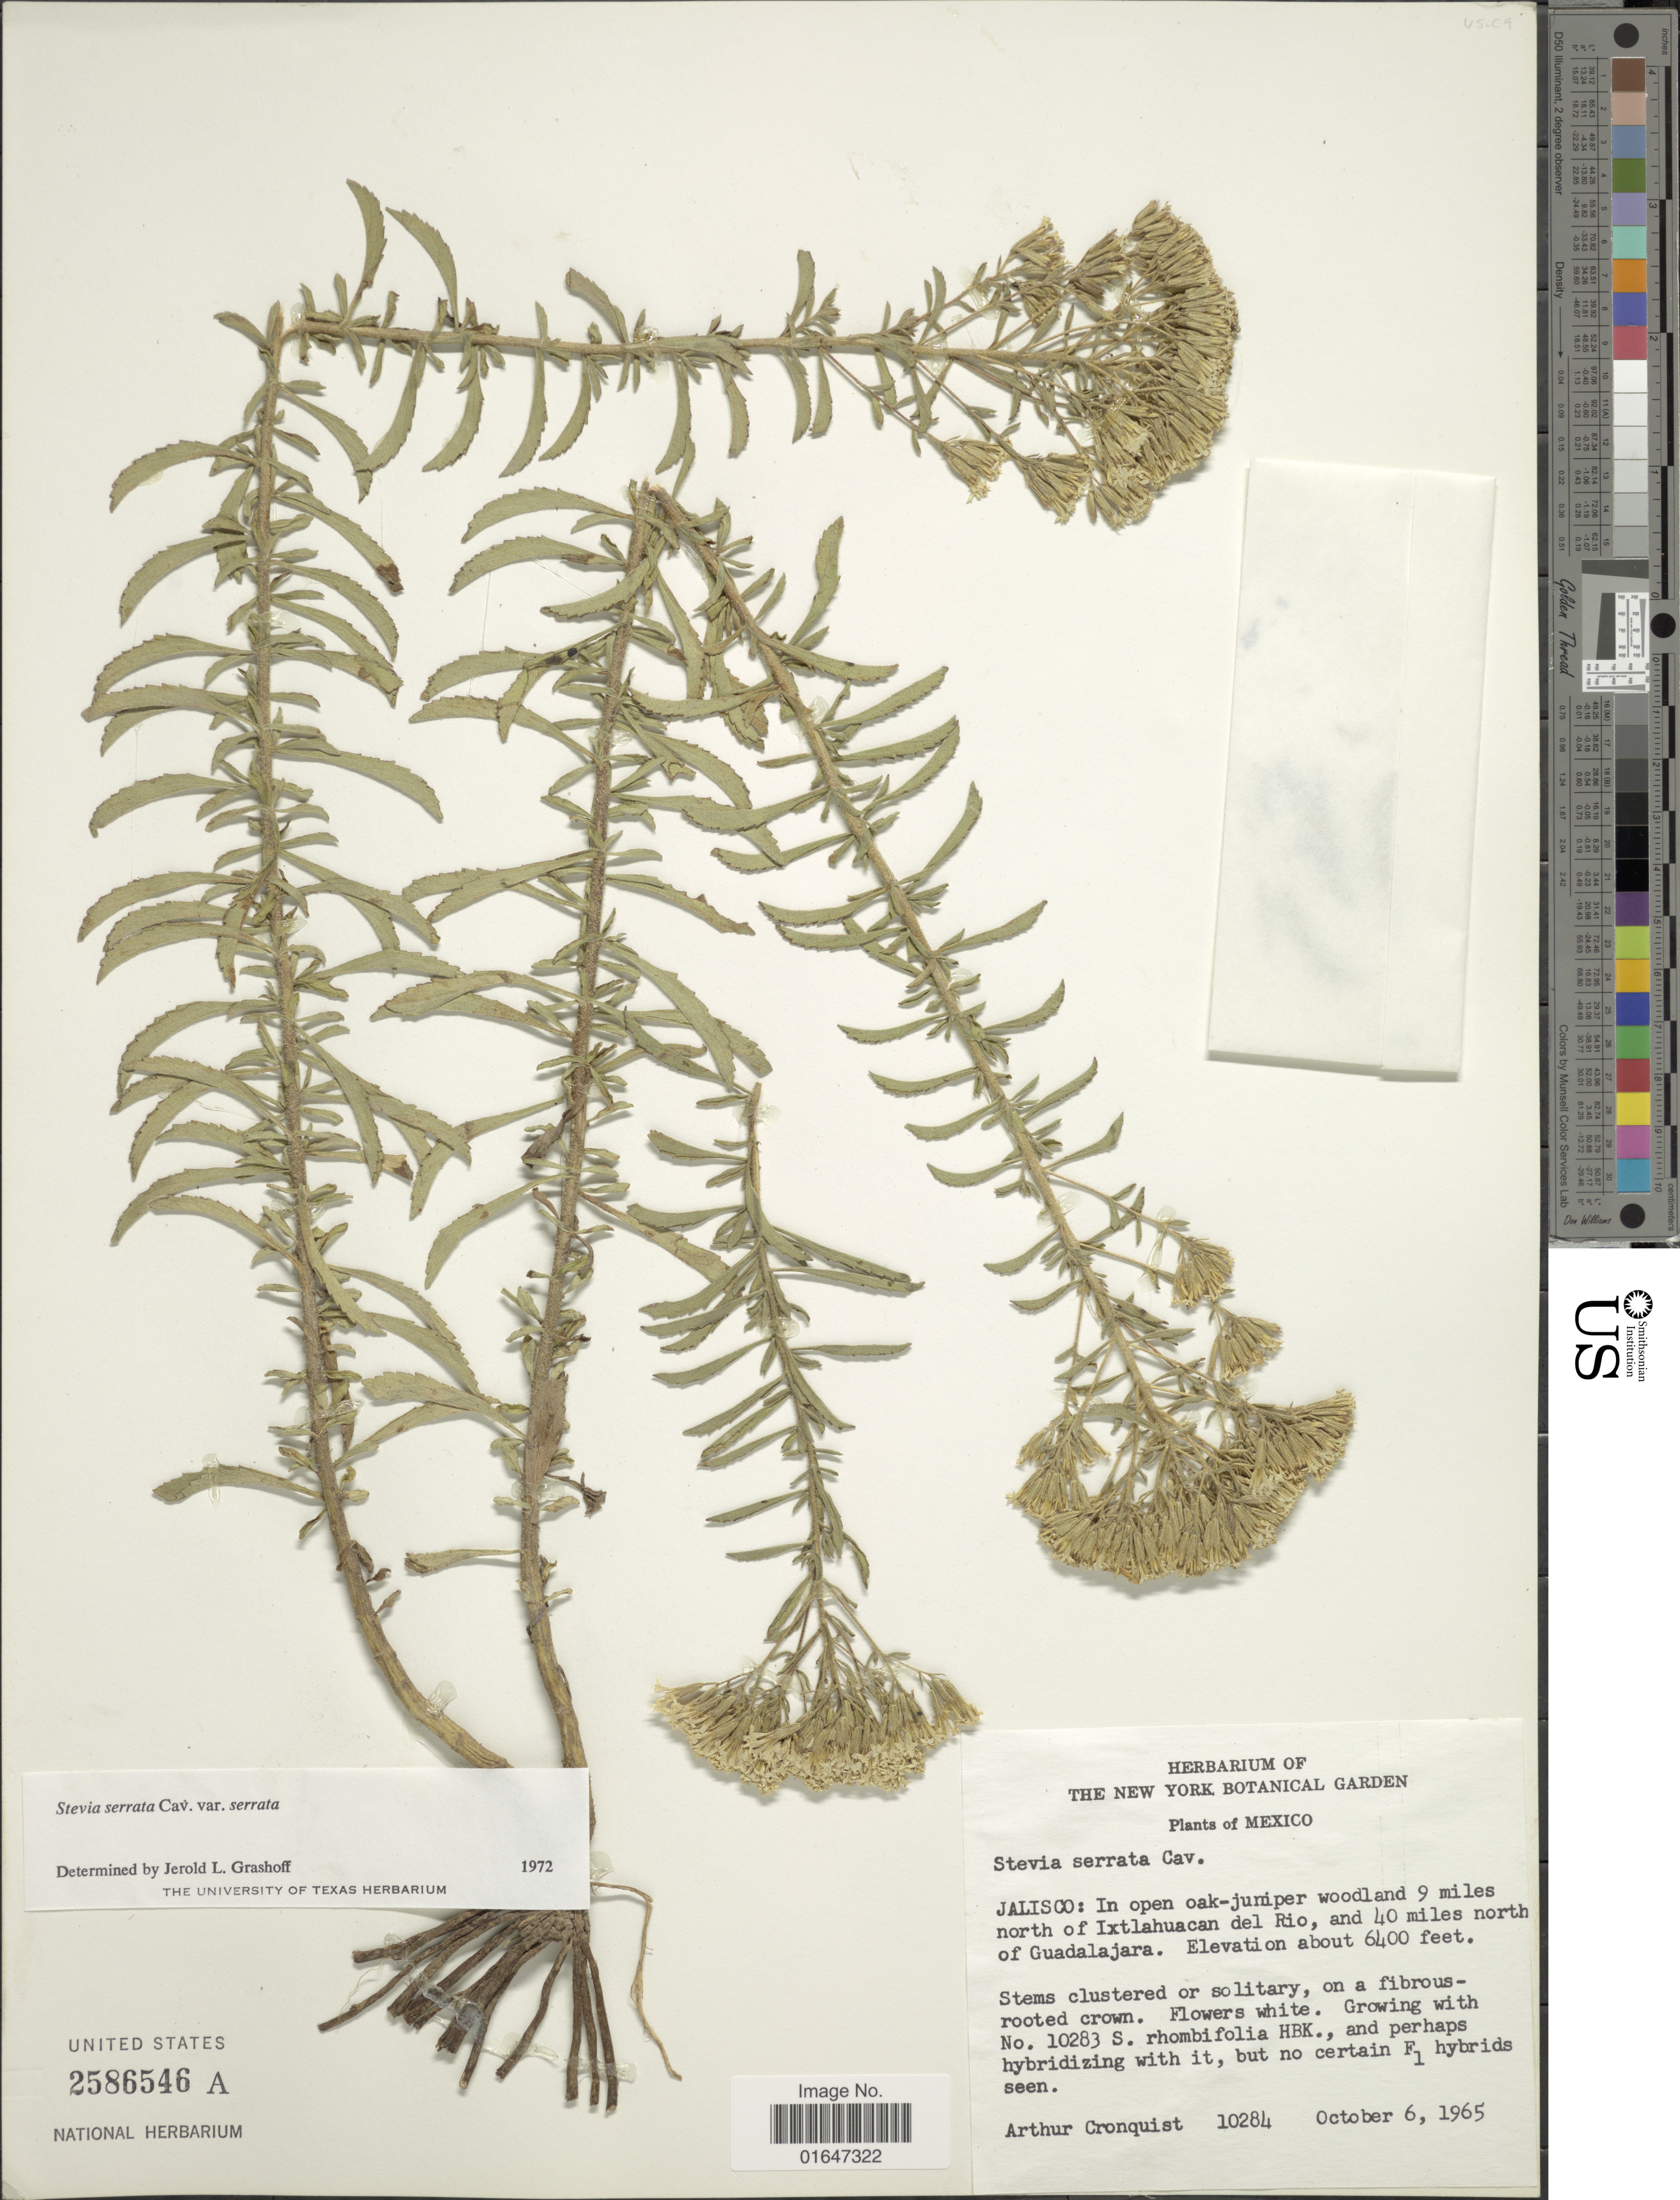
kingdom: Plantae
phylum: Tracheophyta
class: Magnoliopsida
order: Asterales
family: Asteraceae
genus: Stevia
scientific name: Stevia serrata var. serrata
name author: Cav.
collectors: A. J. Cronquist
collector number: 10284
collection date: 1965-10-06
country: Mexico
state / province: Jalisco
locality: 9 miles north of Ixtlahuacan del Rio, and 40 miles north of Guadalajara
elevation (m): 1951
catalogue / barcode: US 2586546A